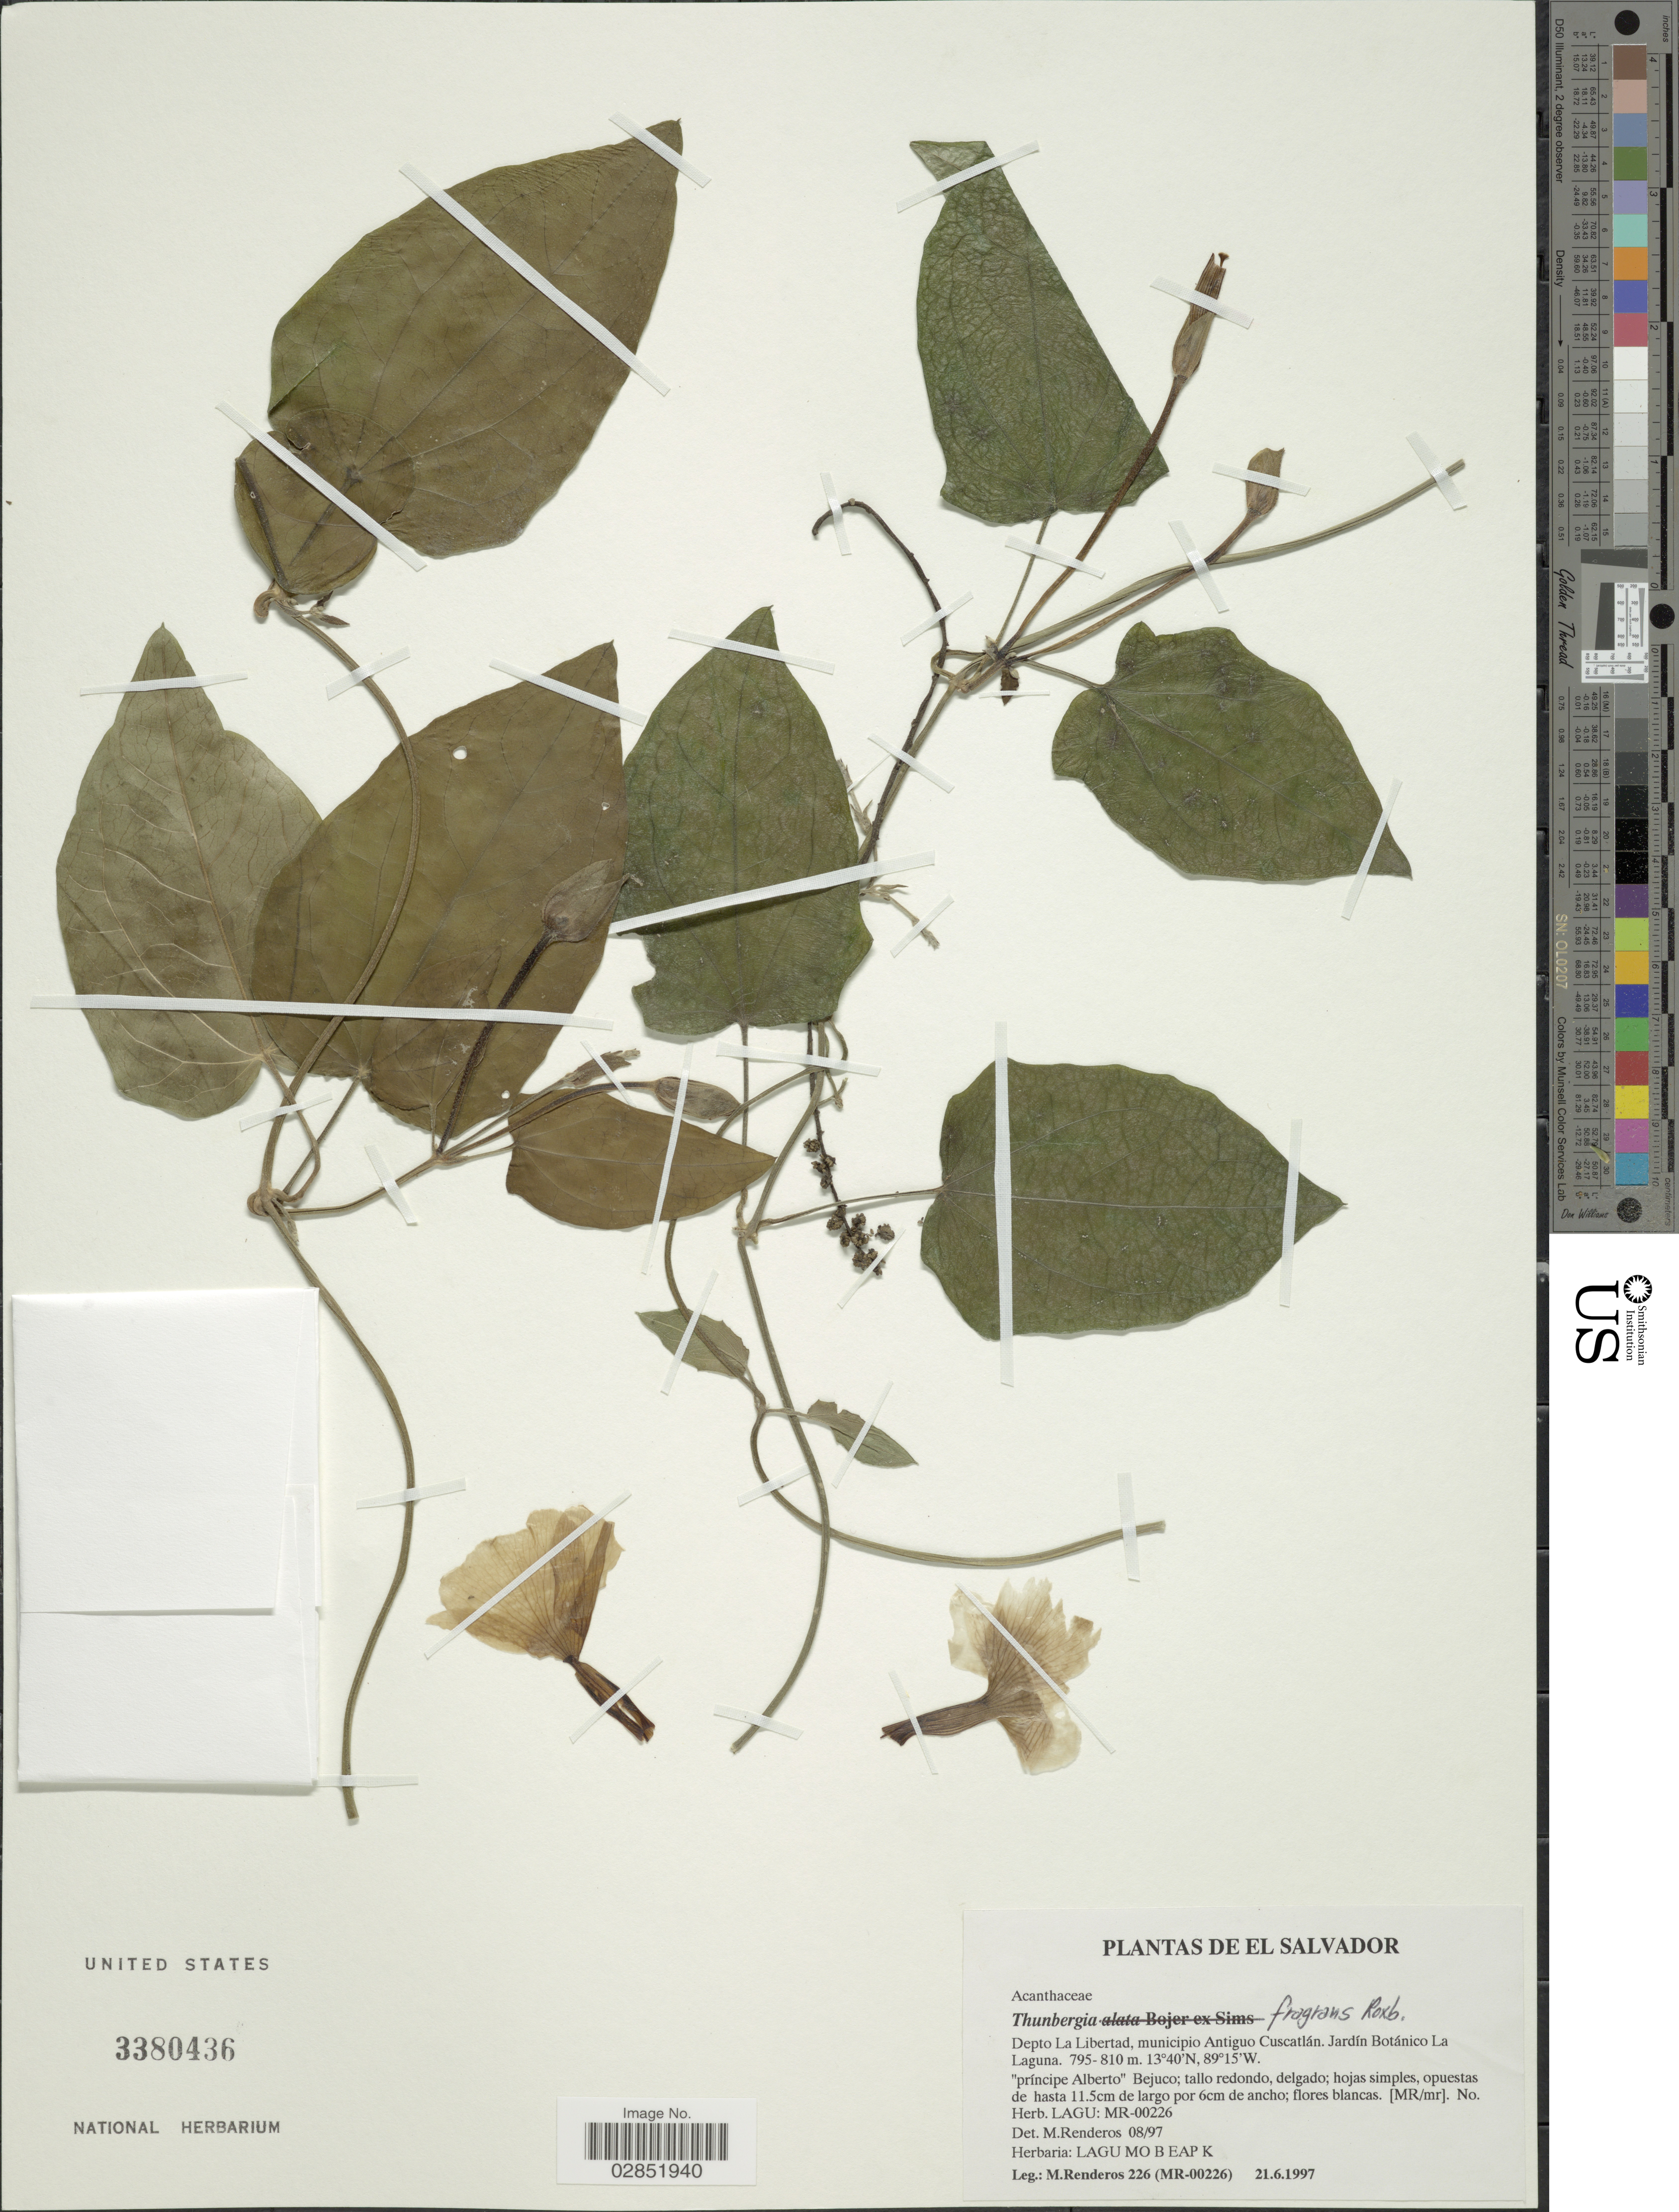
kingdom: Plantae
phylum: Tracheophyta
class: Magnoliopsida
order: Lamiales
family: Acanthaceae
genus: Thunbergia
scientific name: Thunbergia fragrans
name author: Roxb.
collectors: M. Renderos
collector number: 226 (MR-00226)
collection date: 1997-06-21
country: El Salvador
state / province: La Libertad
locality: Depto La Libertad, municipio Antiguo Cuscatlán. Jardín Botánico La Laguna.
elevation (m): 795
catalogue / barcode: US 3380436